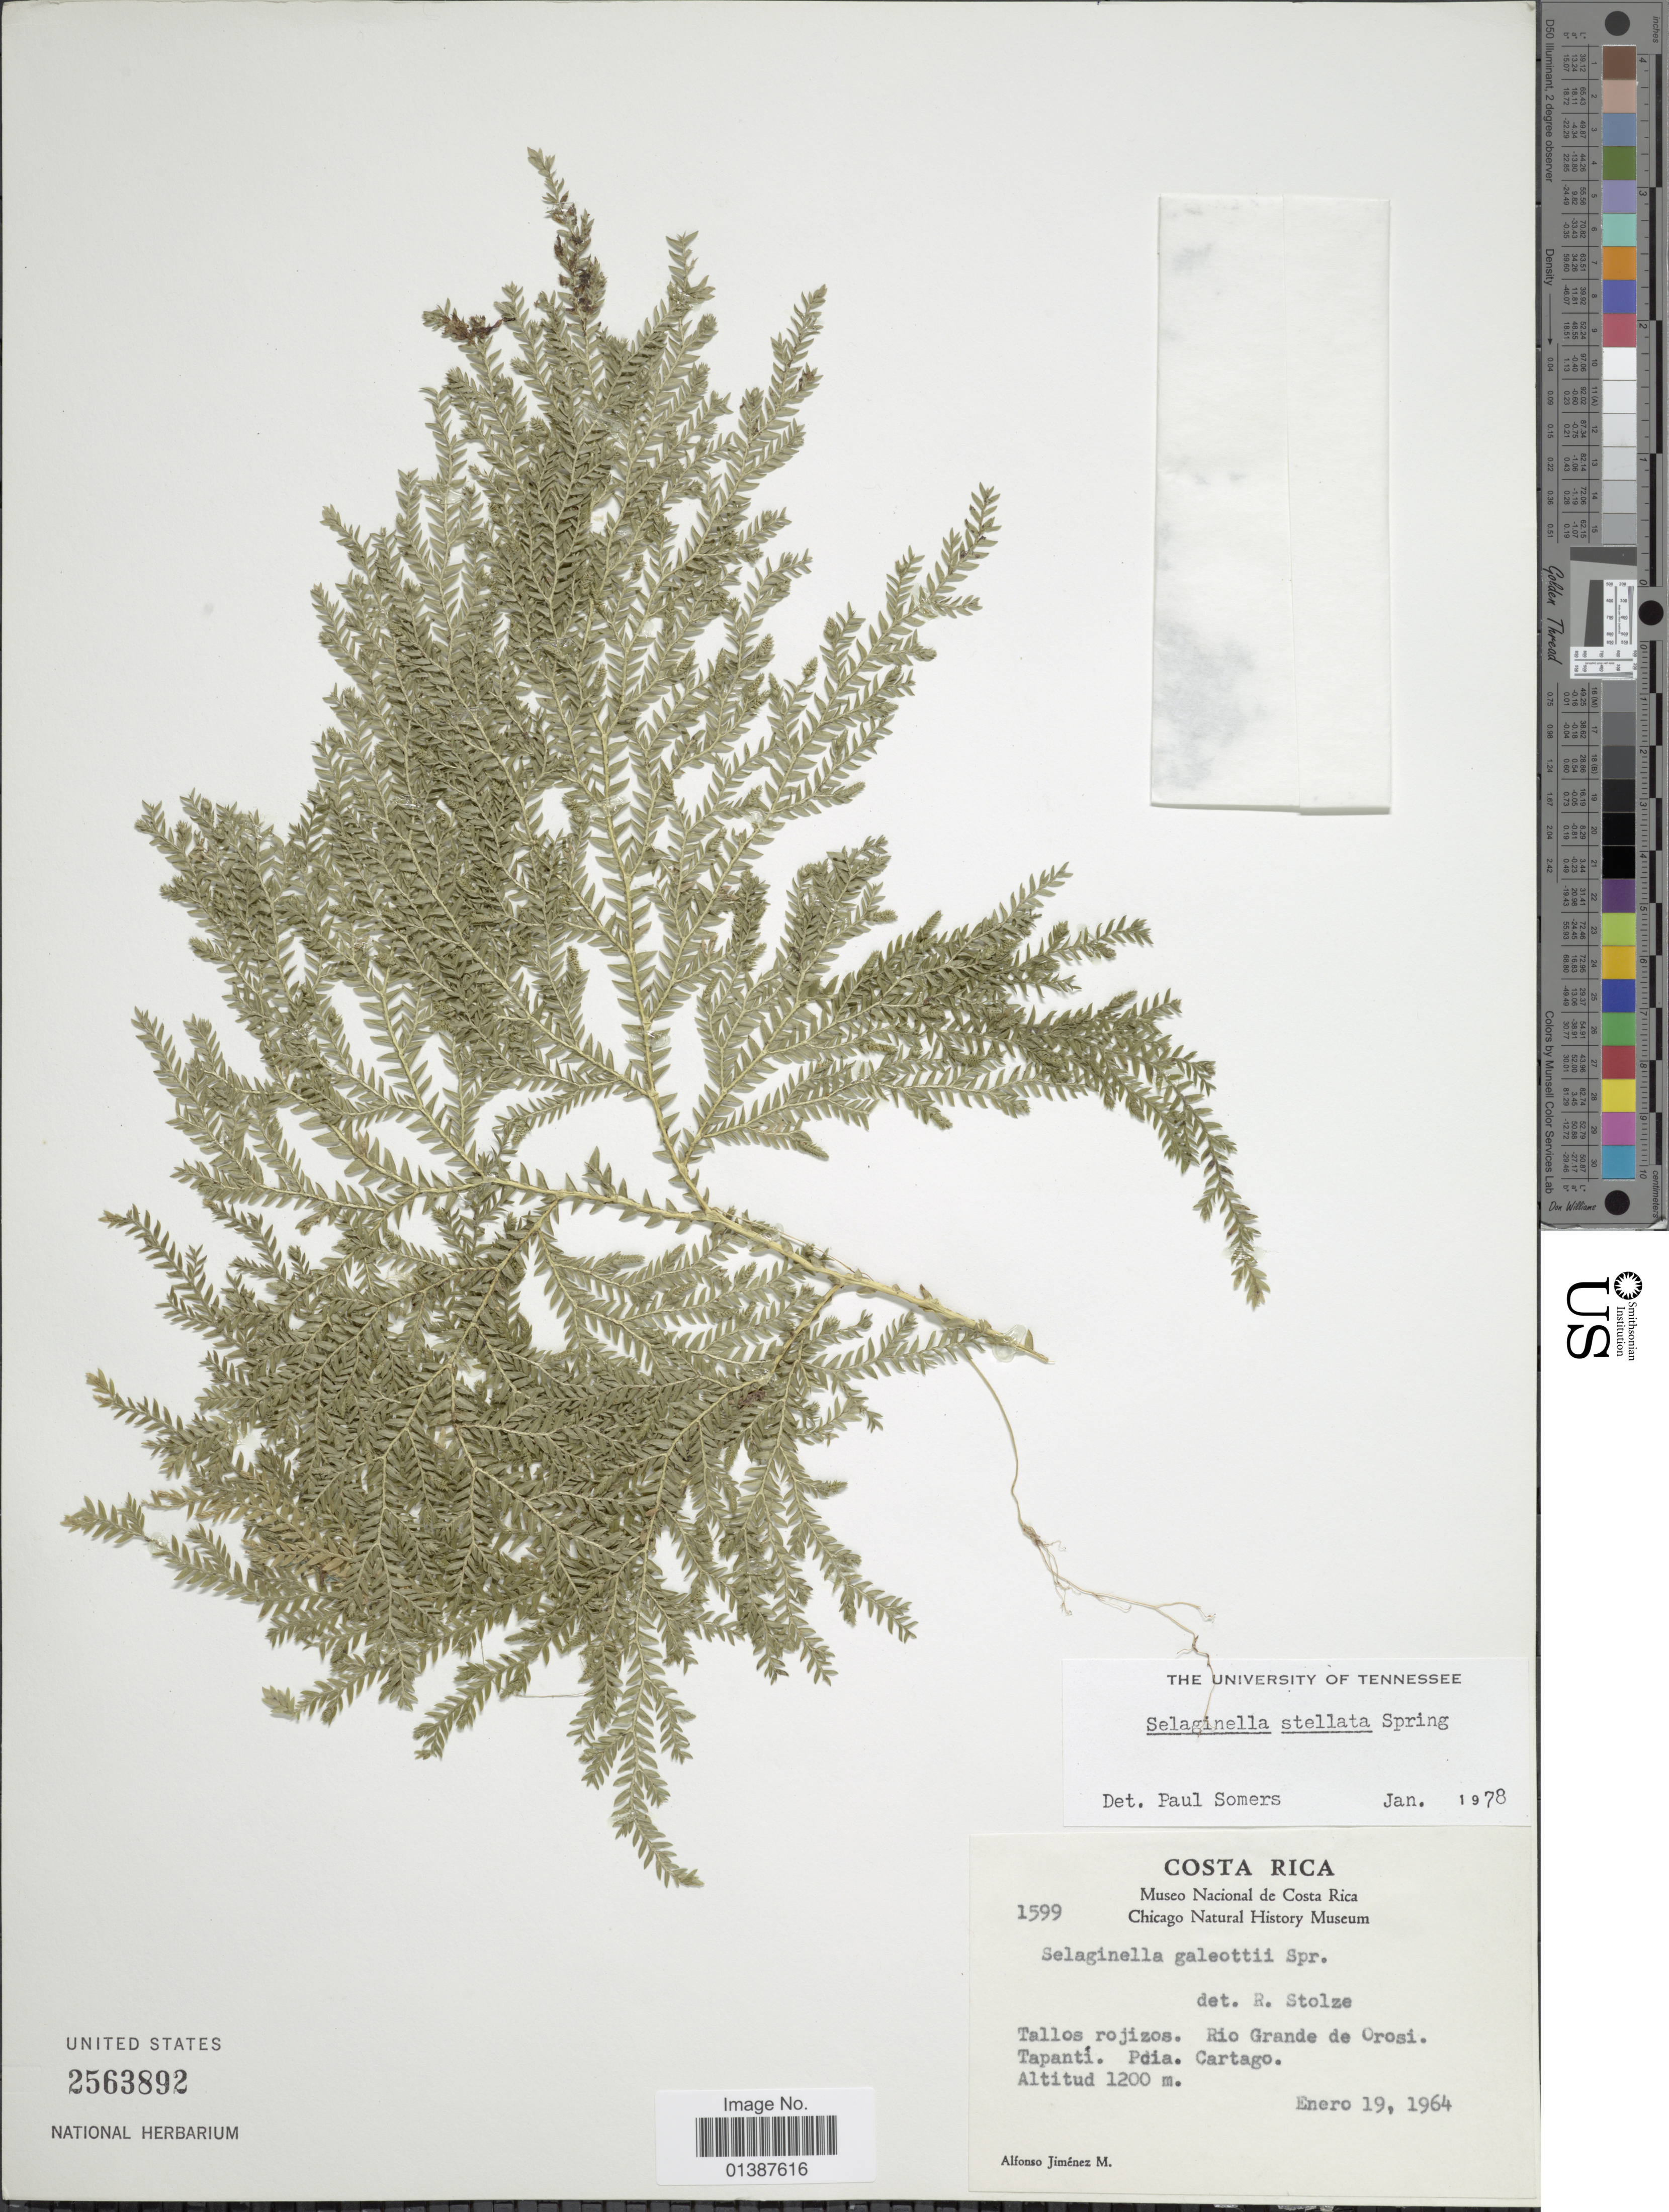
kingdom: Plantae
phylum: Tracheophyta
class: Lycopodiopsida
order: Selaginellales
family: Selaginellaceae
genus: Selaginella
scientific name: Selaginella galeottii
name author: Spring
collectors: A. Jimenez M.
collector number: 1599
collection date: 1964-01-19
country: Costa Rica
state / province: Cartago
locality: Tallos rojizos. Rio Grande de Orosi. Tapanti. Pcia Cartago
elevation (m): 1200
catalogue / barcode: US 2563892